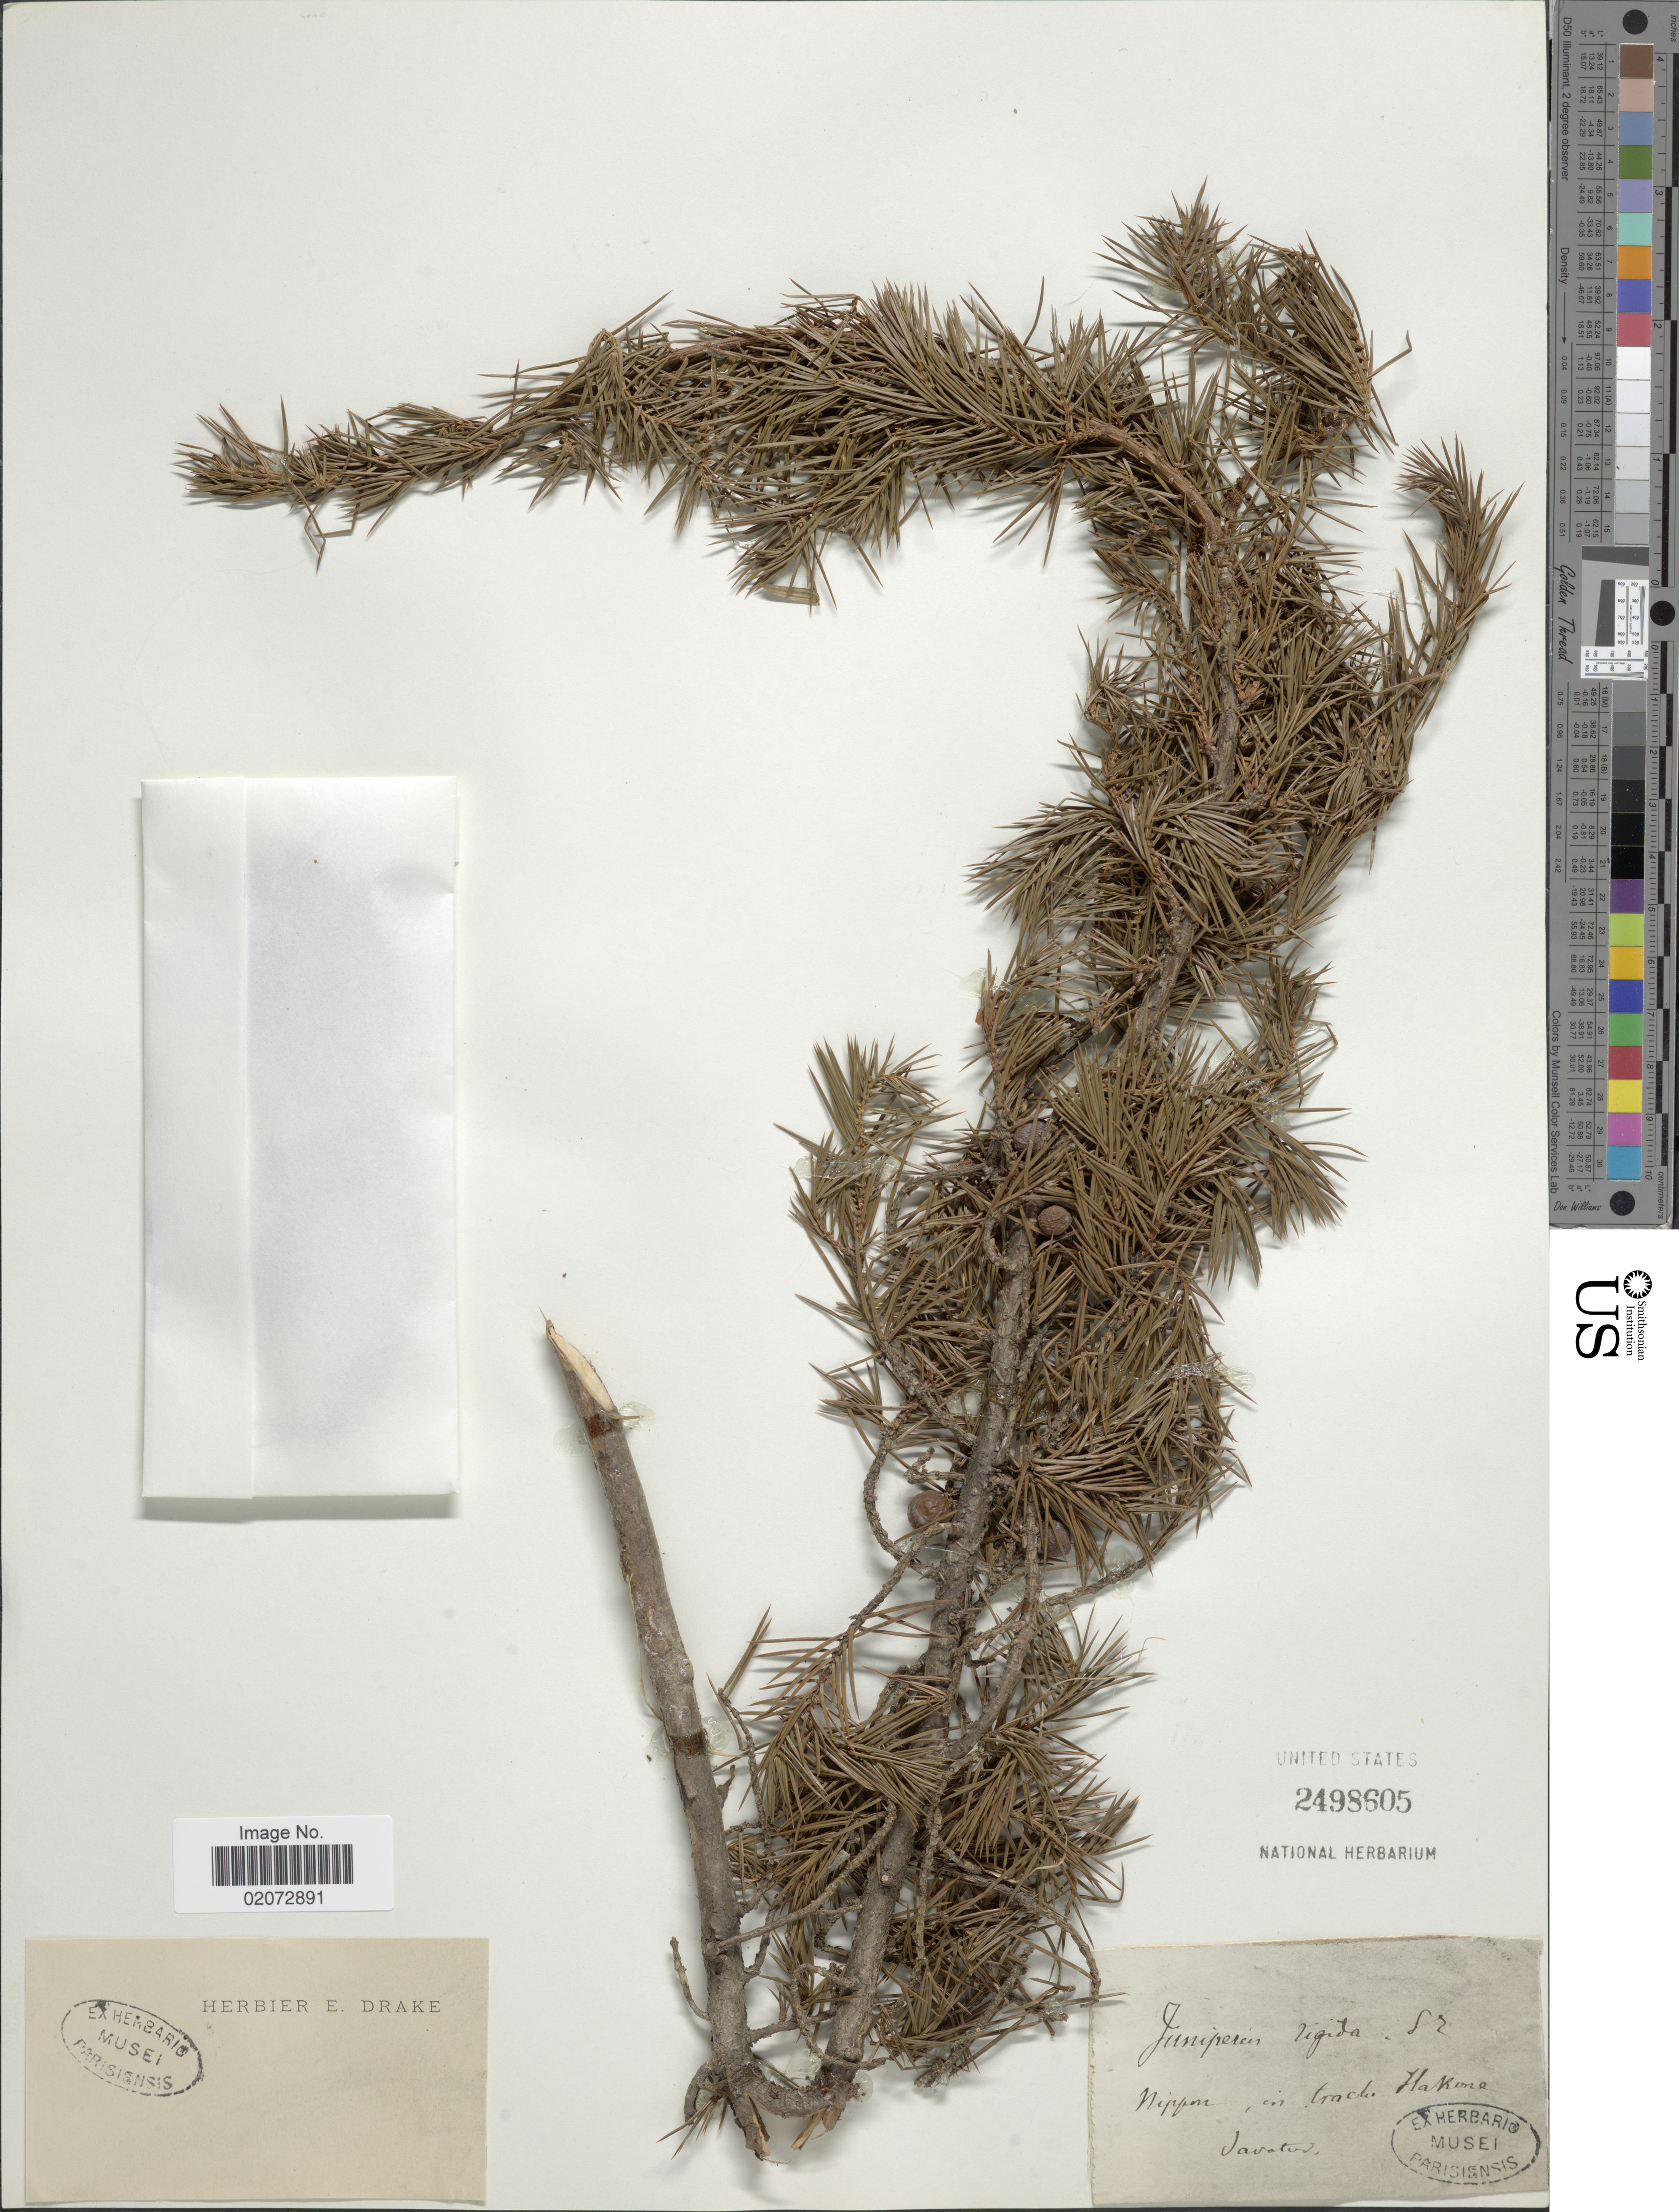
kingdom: Plantae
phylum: Tracheophyta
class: Pinopsida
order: Pinales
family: Cupressaceae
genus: Juniperus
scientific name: Juniperus rigida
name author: Siebold & Zucc.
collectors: ex herb. E. Drake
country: Japan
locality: Nippon, in trak Hak [illegible text].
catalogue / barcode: US 2498605